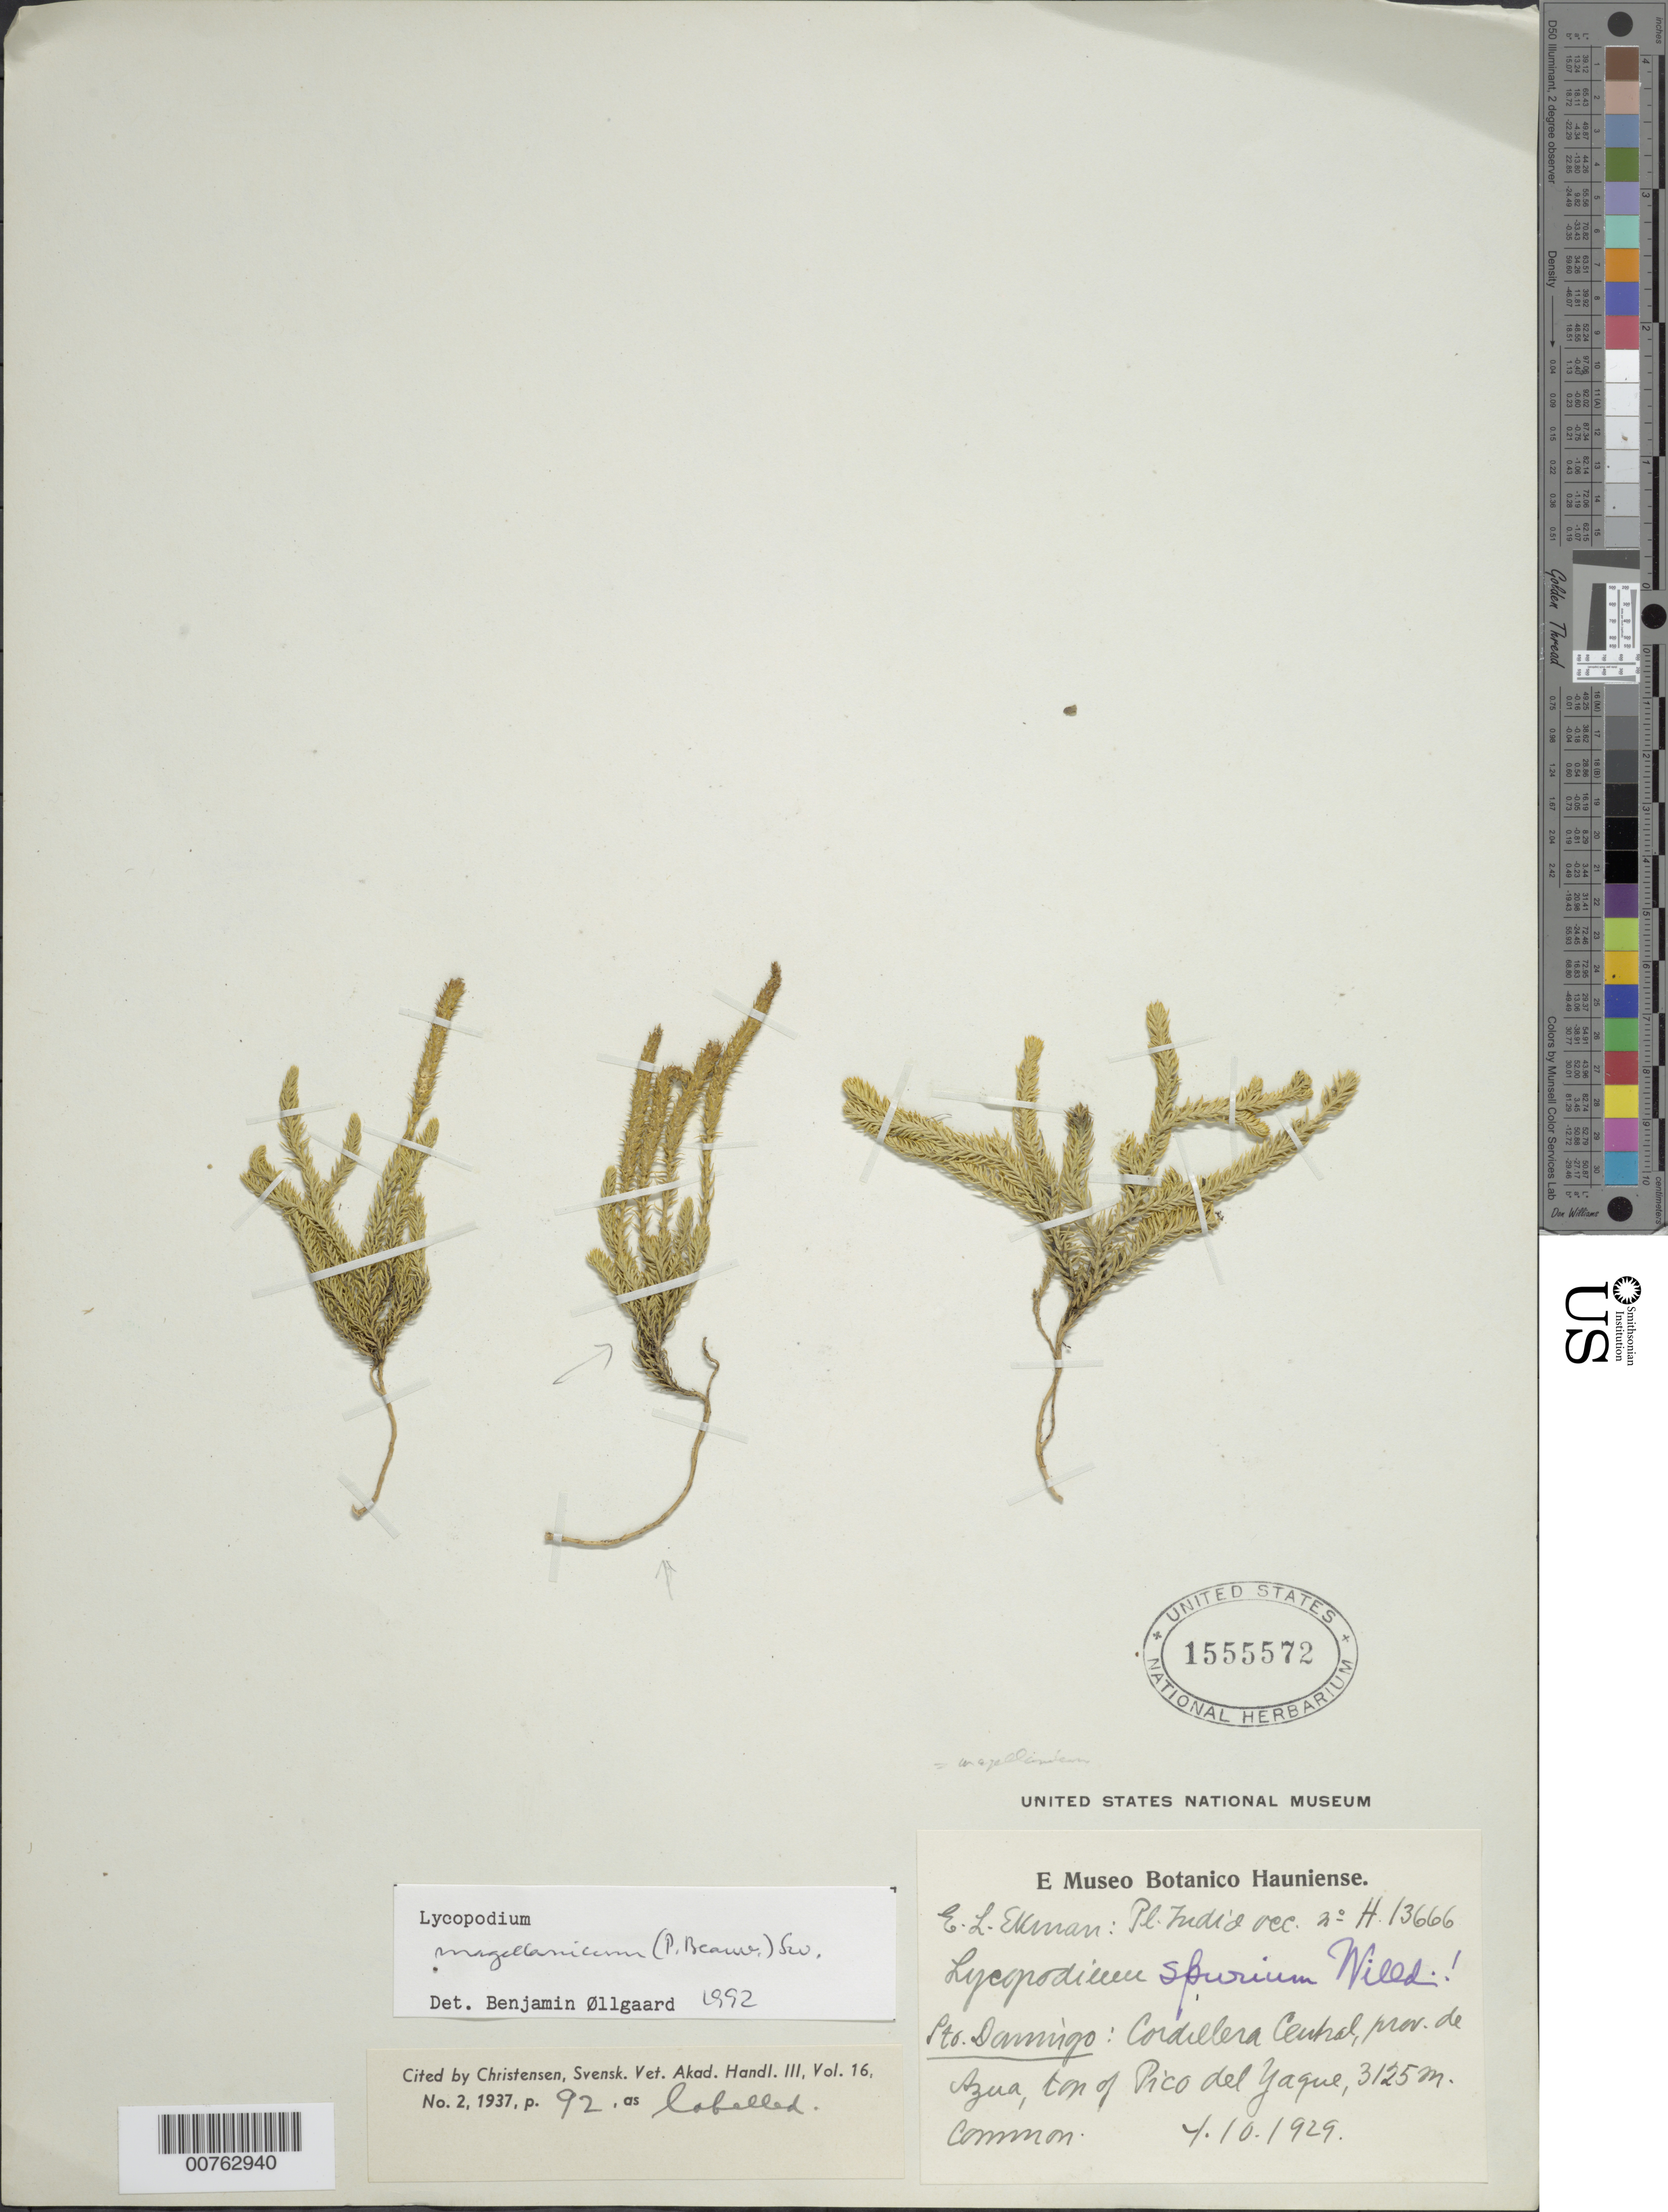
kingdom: Plantae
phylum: Tracheophyta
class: Lycopodiopsida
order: Lycopodiales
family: Lycopodiaceae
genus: Austrolycopodium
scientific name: Austrolycopodium magellanicum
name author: (P. Beauv.) Holub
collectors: E. L. Ekman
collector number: H 13666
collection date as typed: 01 Oct 1929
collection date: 1929-10-01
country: Dominican Republic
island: Hispaniola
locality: Pto. Domingo: Cordillera Central, Prov. De Azua, top of Pico del Yaque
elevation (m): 3125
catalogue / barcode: US 1555572